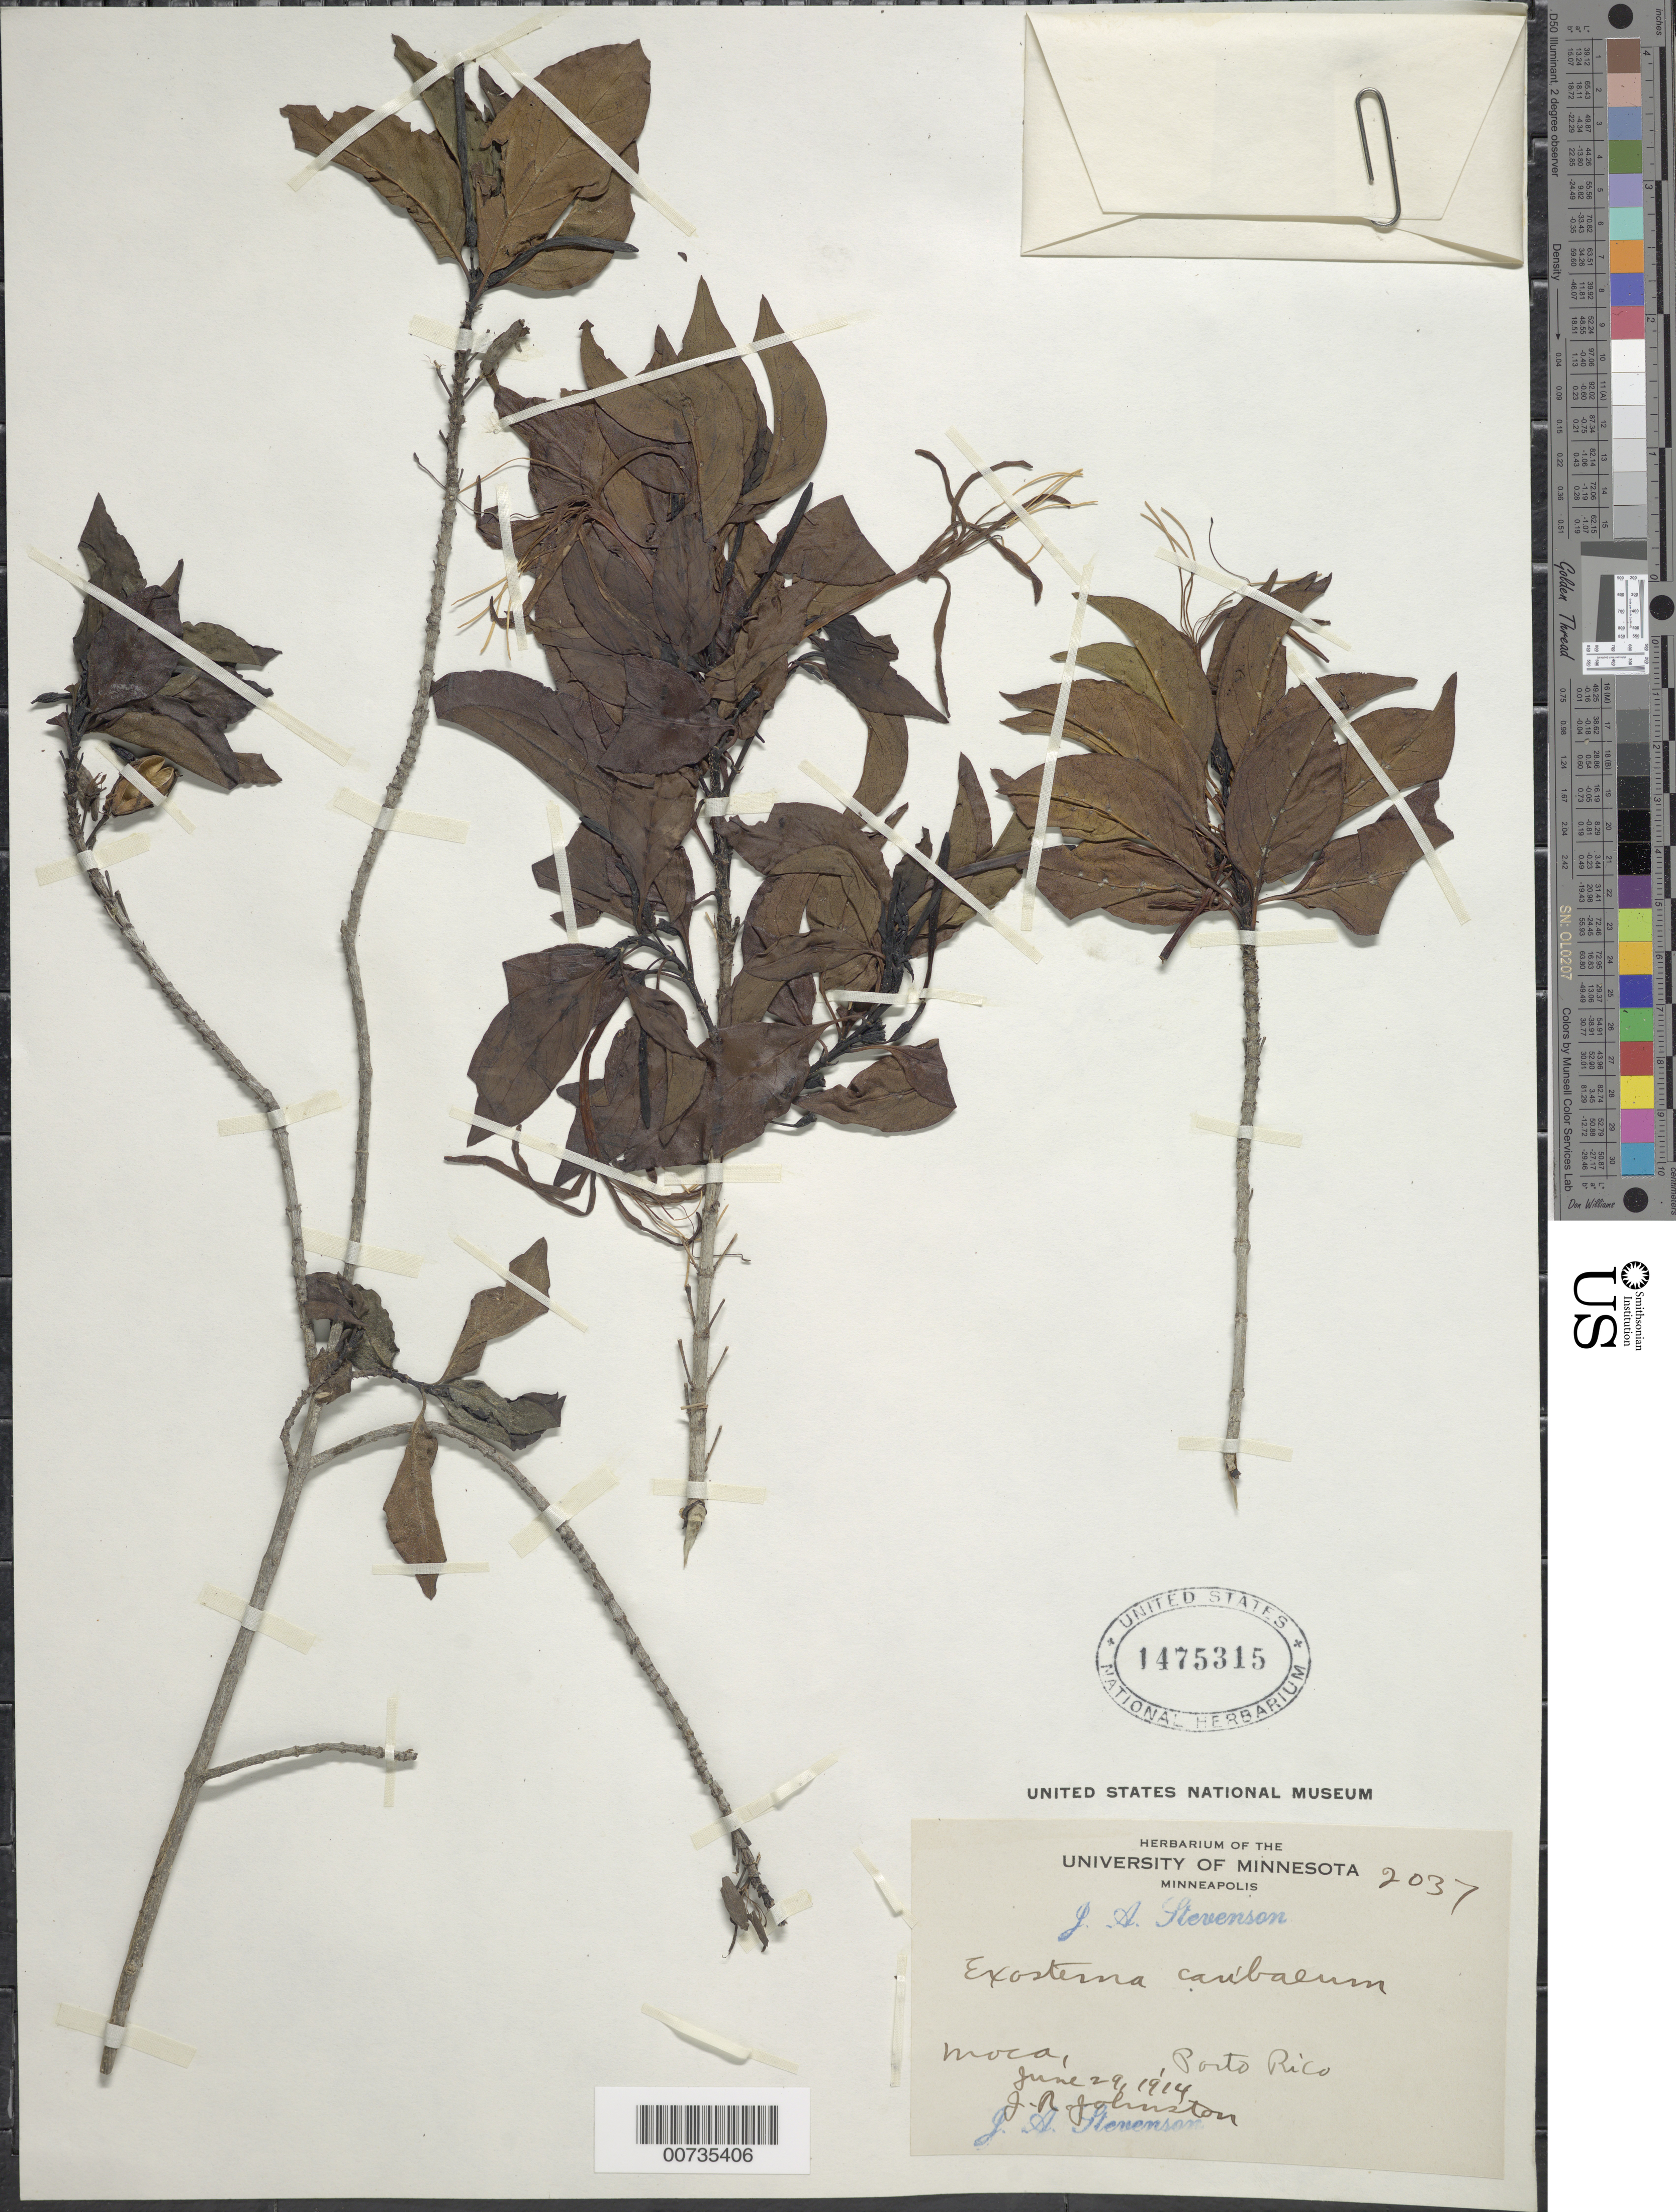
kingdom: Plantae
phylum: Tracheophyta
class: Magnoliopsida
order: Gentianales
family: Rubiaceae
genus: Exostema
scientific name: Exostema caribaeum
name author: (Jacq.) Roem. & Schult.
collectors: J. Stevenson & J. Johnston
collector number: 2037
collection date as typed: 29 Jun 1914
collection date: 1914-06-29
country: Puerto Rico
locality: Moca.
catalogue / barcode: US 1475315